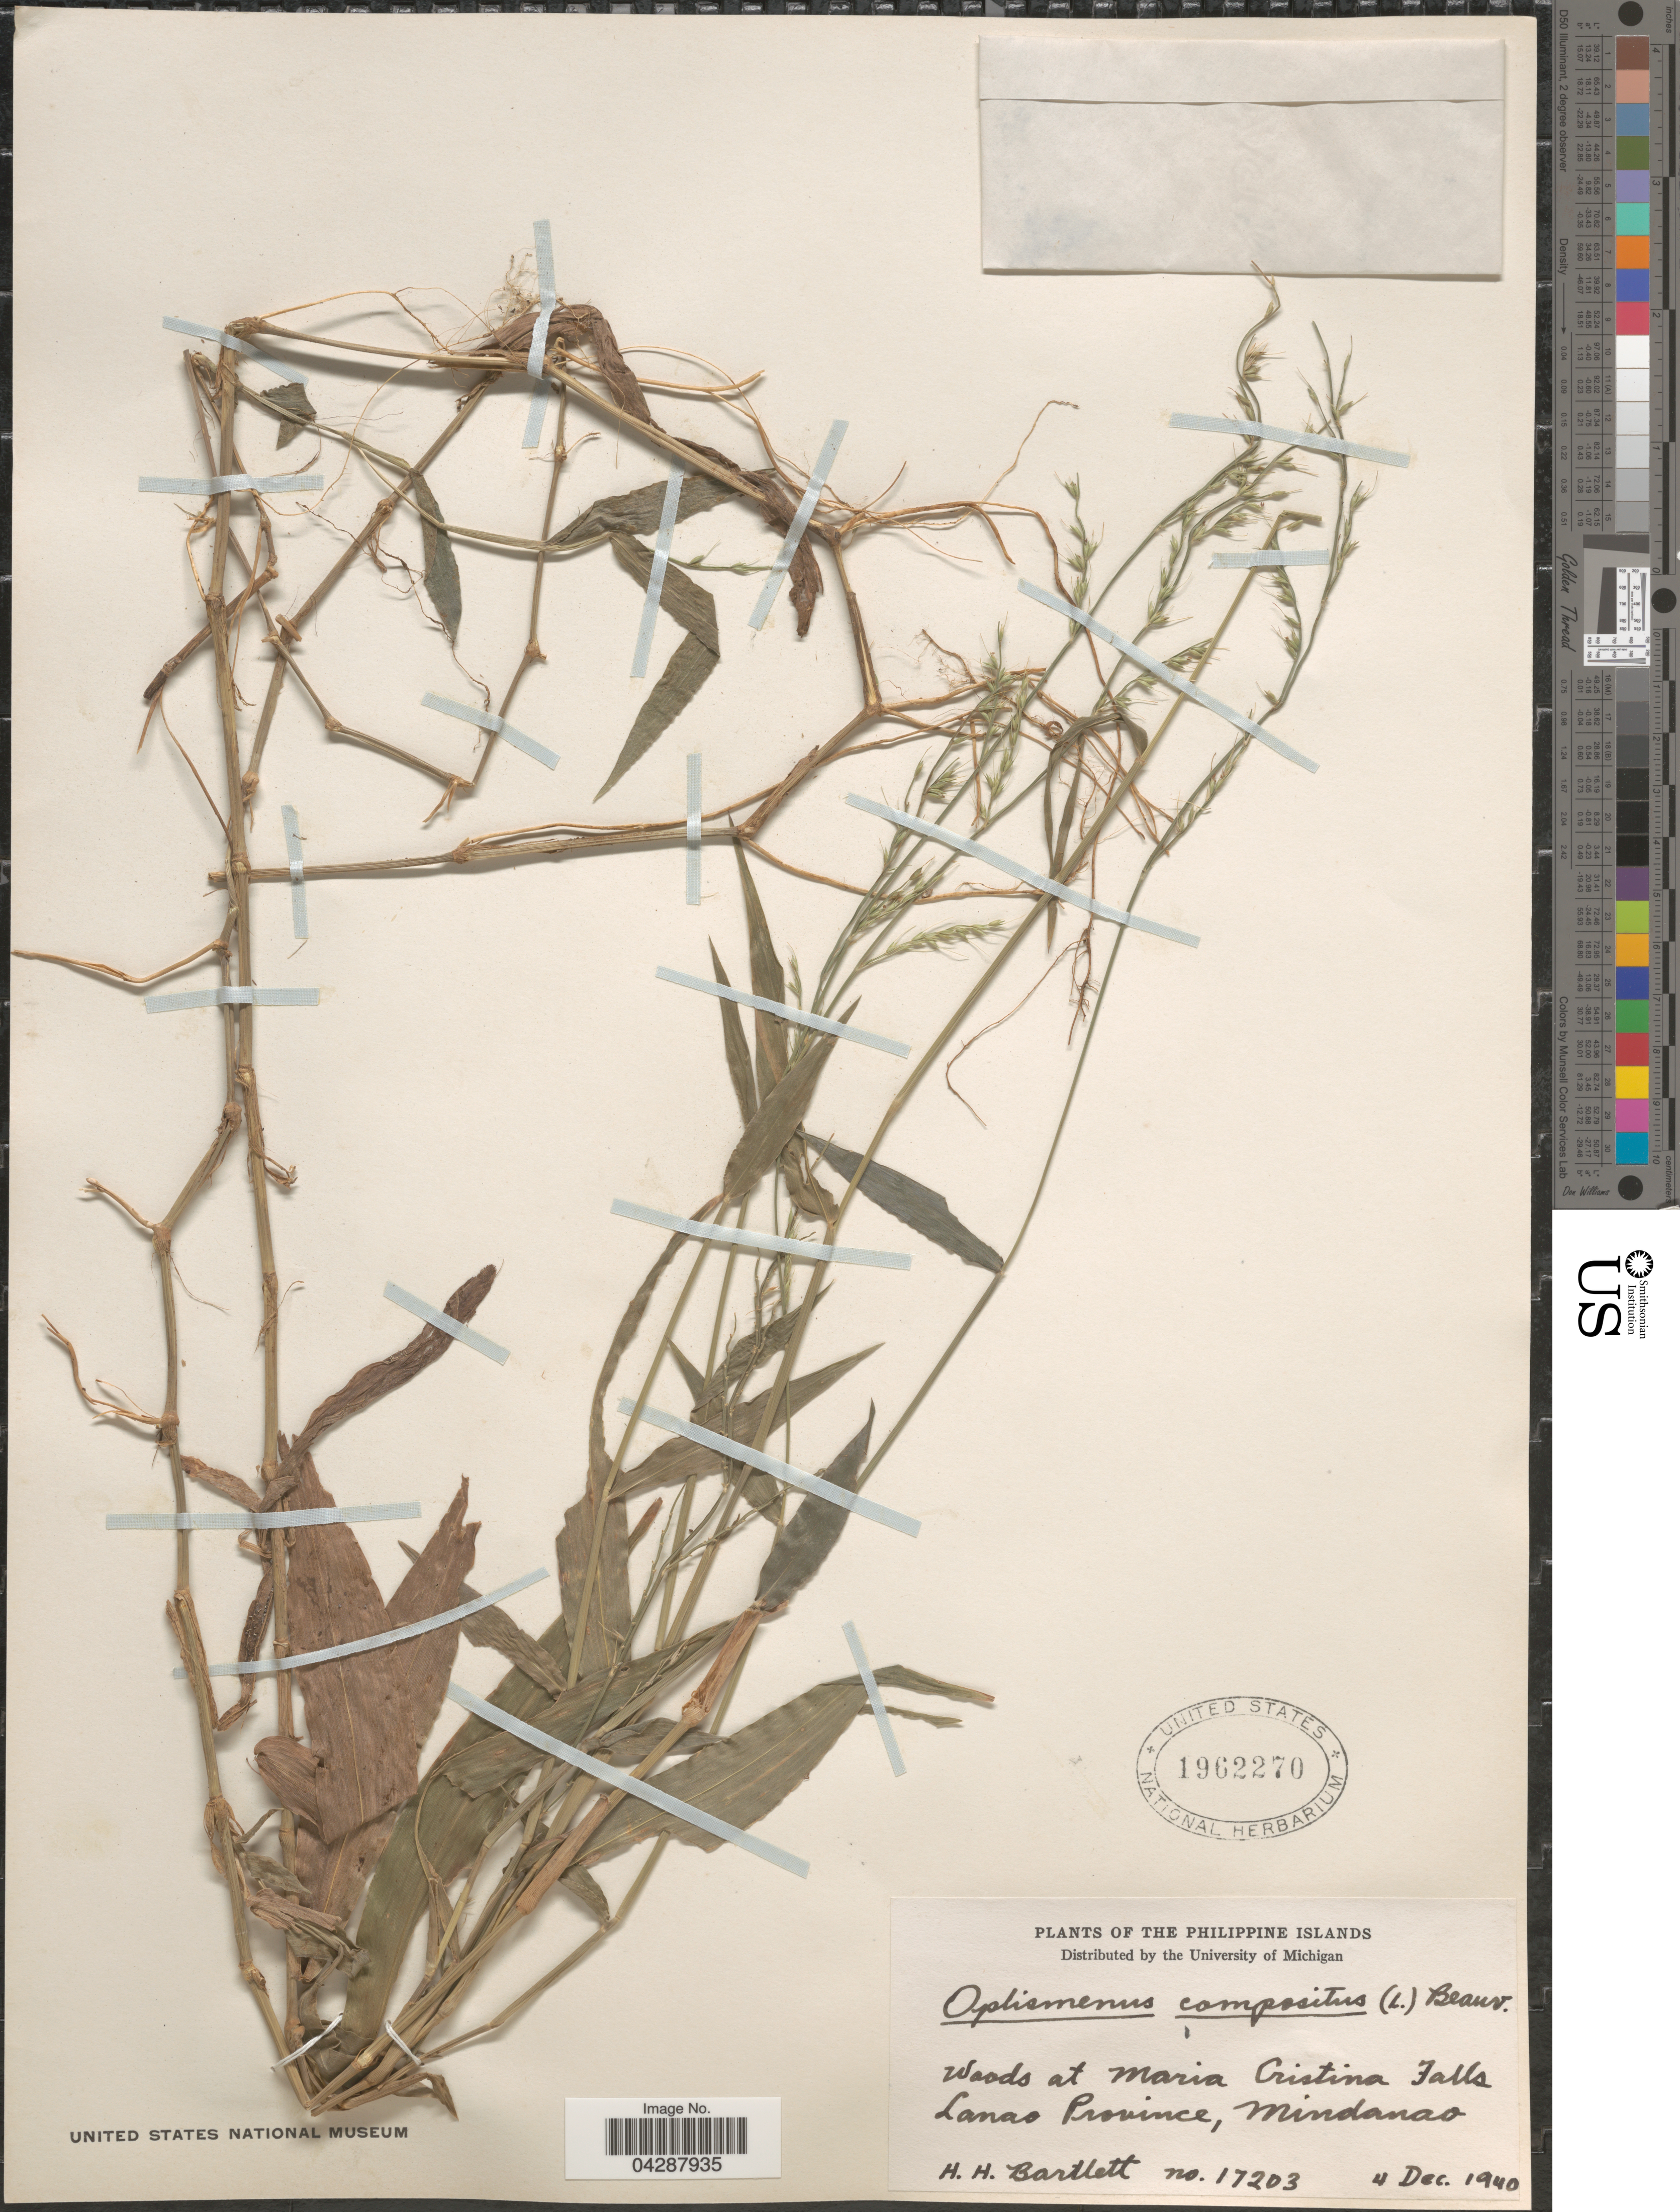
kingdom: Plantae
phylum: Tracheophyta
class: Liliopsida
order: Poales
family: Poaceae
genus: Oplismenus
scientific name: Oplismenus compositus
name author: (L.) P. Beauv.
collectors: H. H. Bartlett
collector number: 17203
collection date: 1940-12-04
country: Philippines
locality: The Philippine Islands. Woods at Maria Cristina Falls Lanao Province, Mindanao.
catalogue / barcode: US 1962270